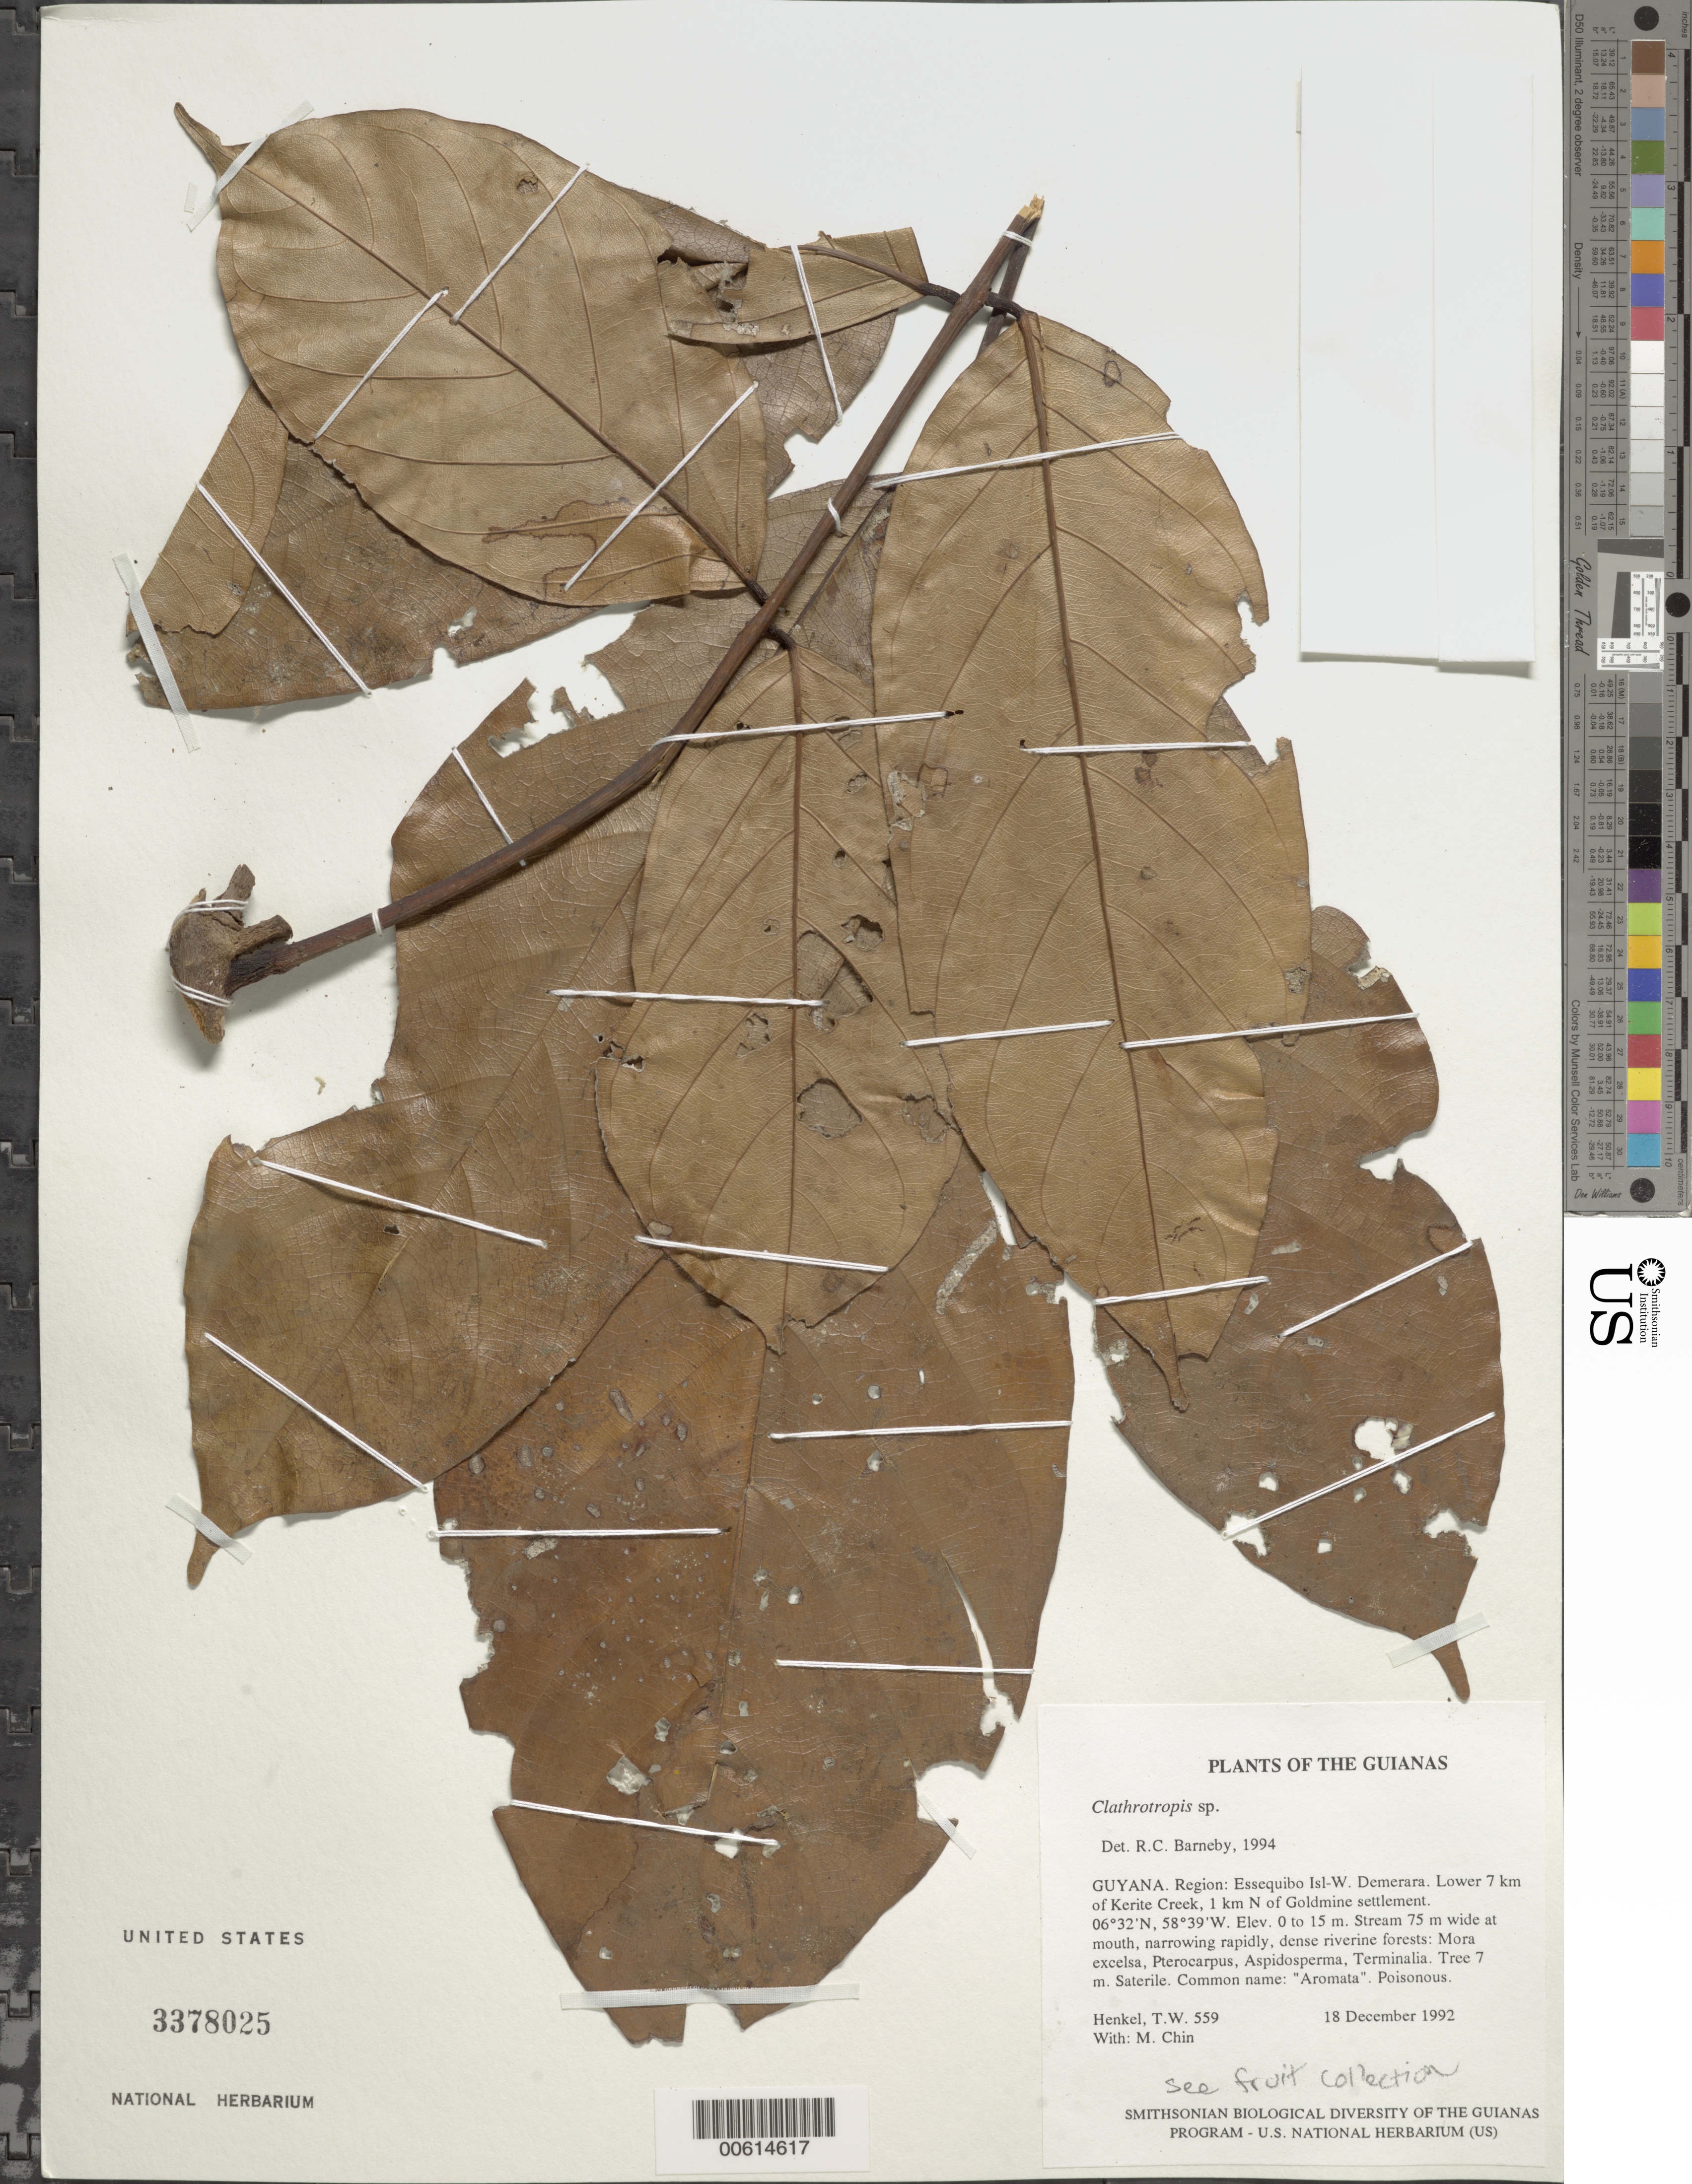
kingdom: Plantae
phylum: Tracheophyta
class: Magnoliopsida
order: Fabales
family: Fabaceae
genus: Clathrotropis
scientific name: Clathrotropis sp.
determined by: Barneby, Rupert C., (NY)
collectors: T. Henkel & M. Chin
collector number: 559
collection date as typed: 18 December 1992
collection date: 1992-12-18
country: Guyana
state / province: Essequibo Isl-W. Demerara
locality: Lower 7 km of Kerite Creek, 1 km N of Goldmine settlement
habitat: Stream 75 m wide at mouth, narrowing rapidly, dense riverine forests: Mora excelsa, Pterocarpus, Aspidosperma, Terminalia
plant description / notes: bulky fruit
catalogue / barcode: US 3378025